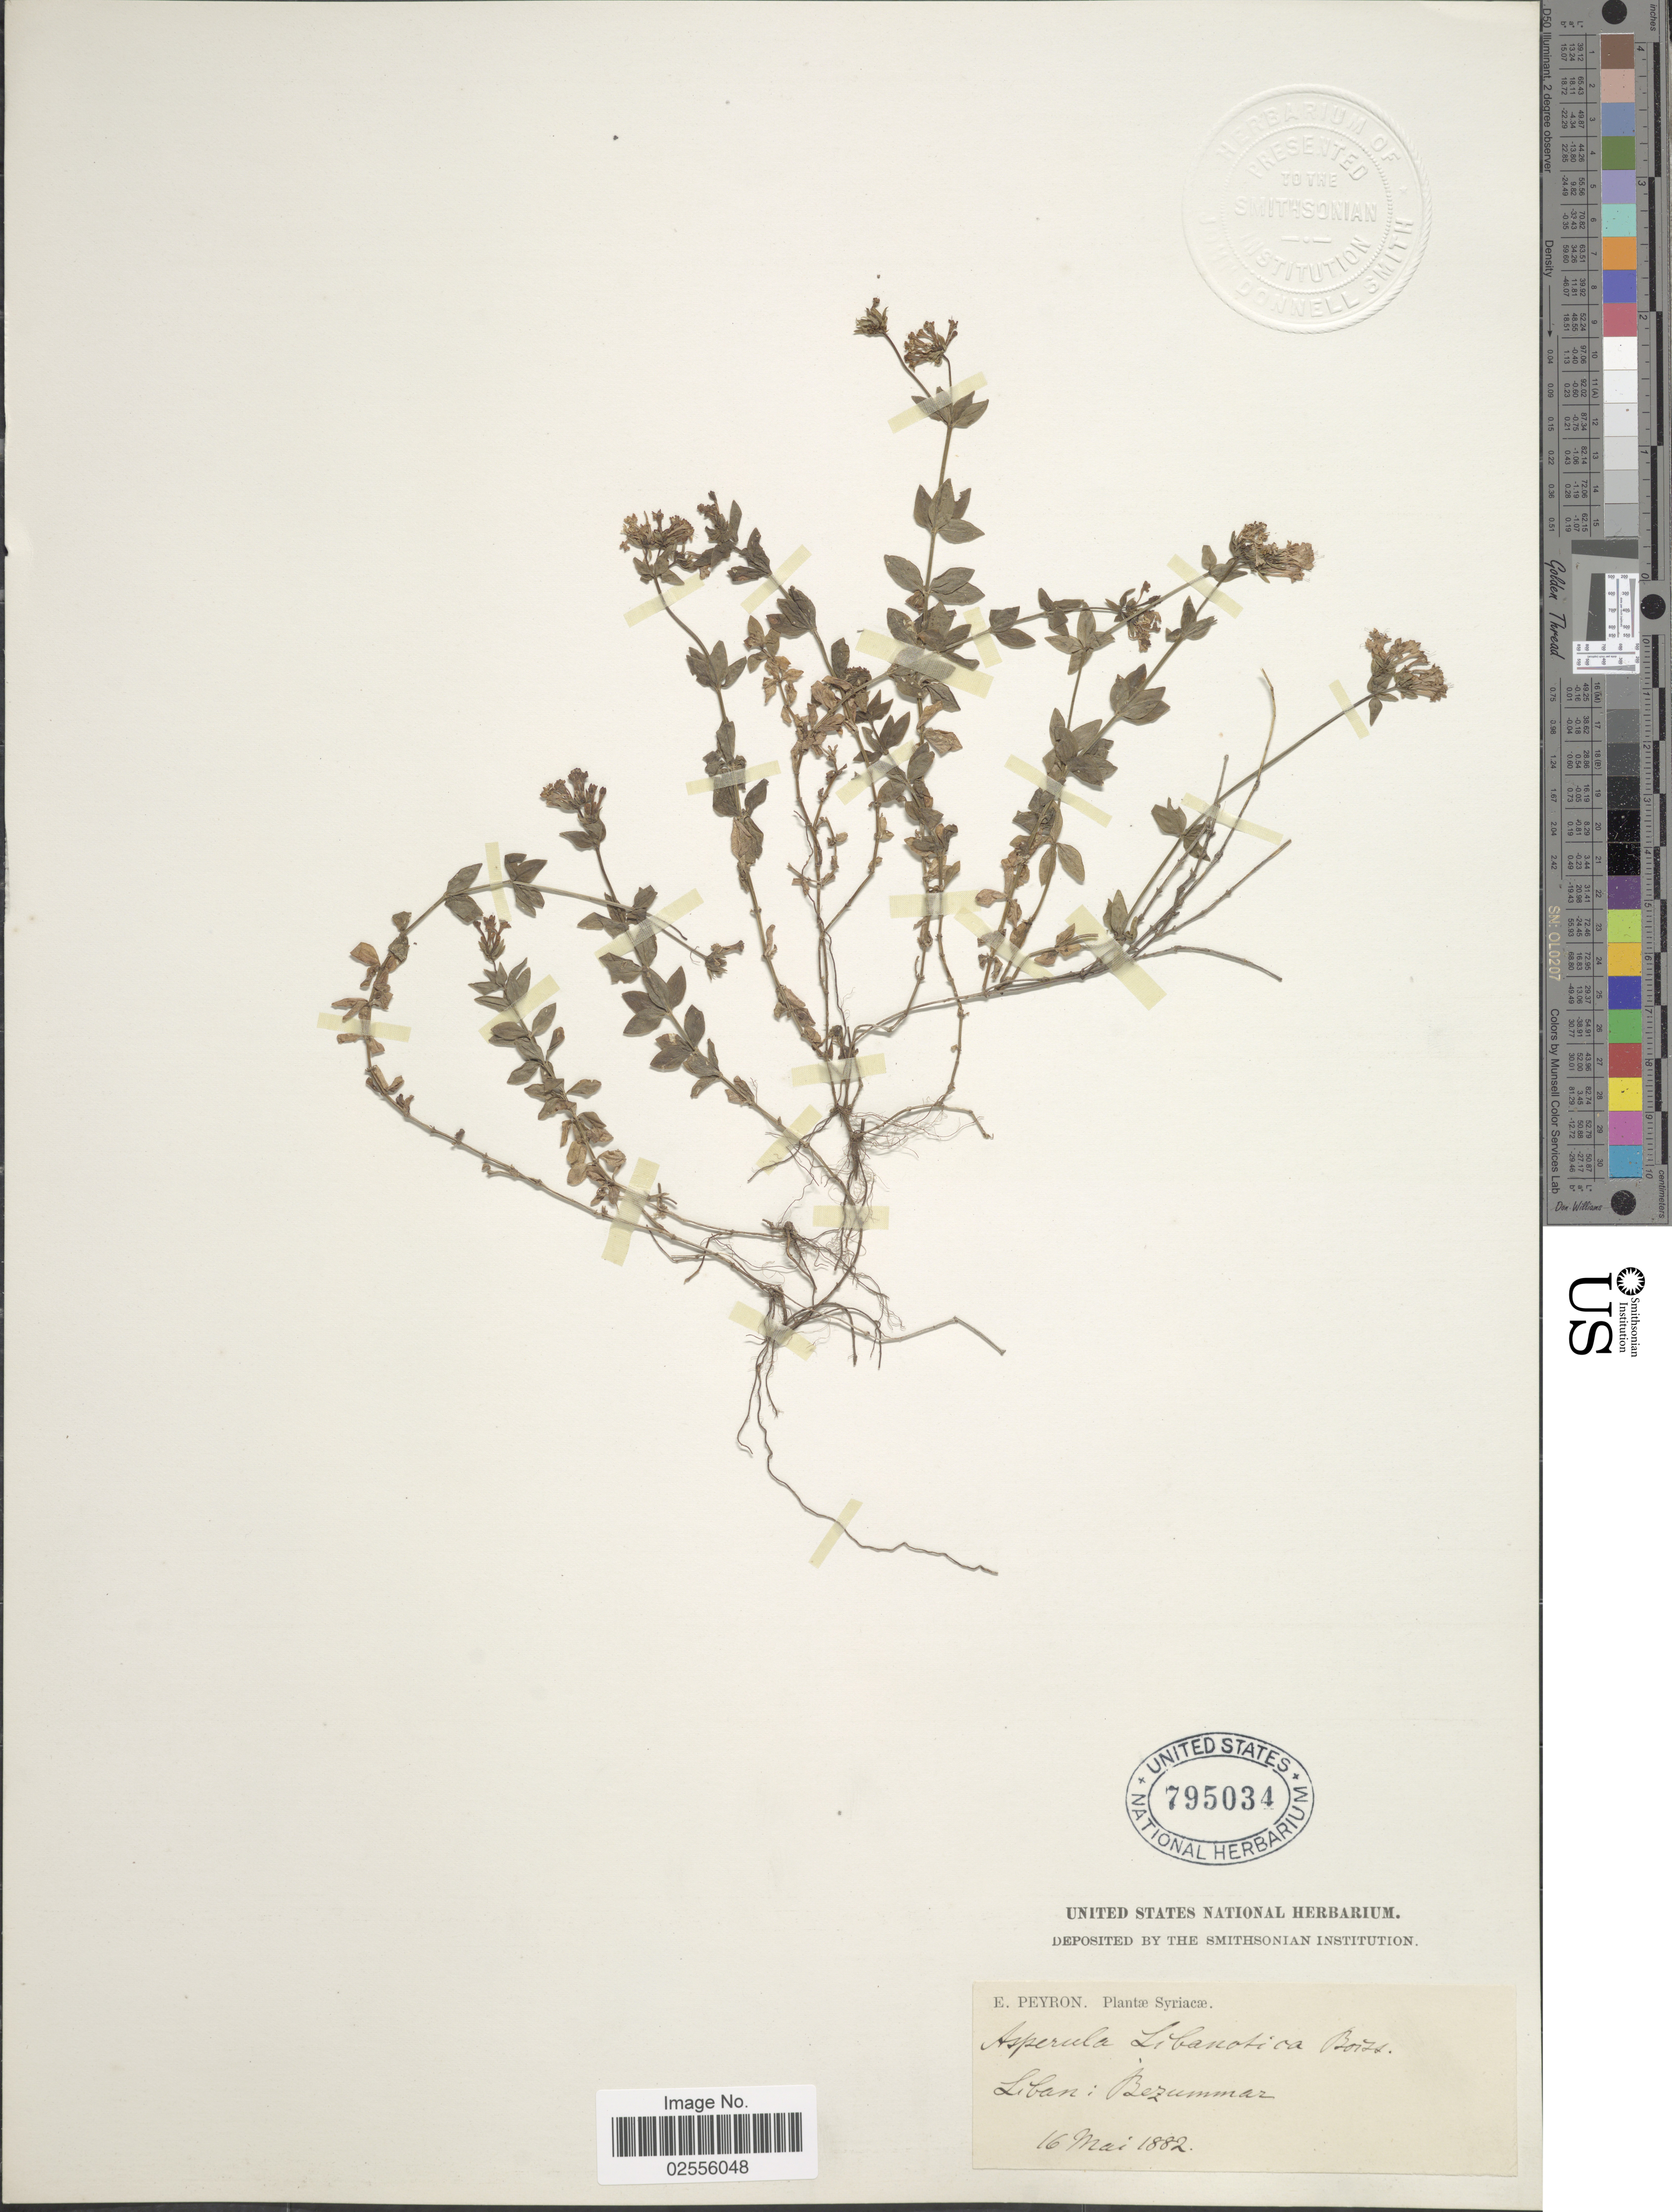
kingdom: Plantae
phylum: Tracheophyta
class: Magnoliopsida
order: Gentianales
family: Rubiaceae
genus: Asperula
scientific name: Asperula libanotica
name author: Boiss.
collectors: E. Peyron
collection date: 1882-05-16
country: Lebanon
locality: Syriacae: Liban: Bezummar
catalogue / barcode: US 795034